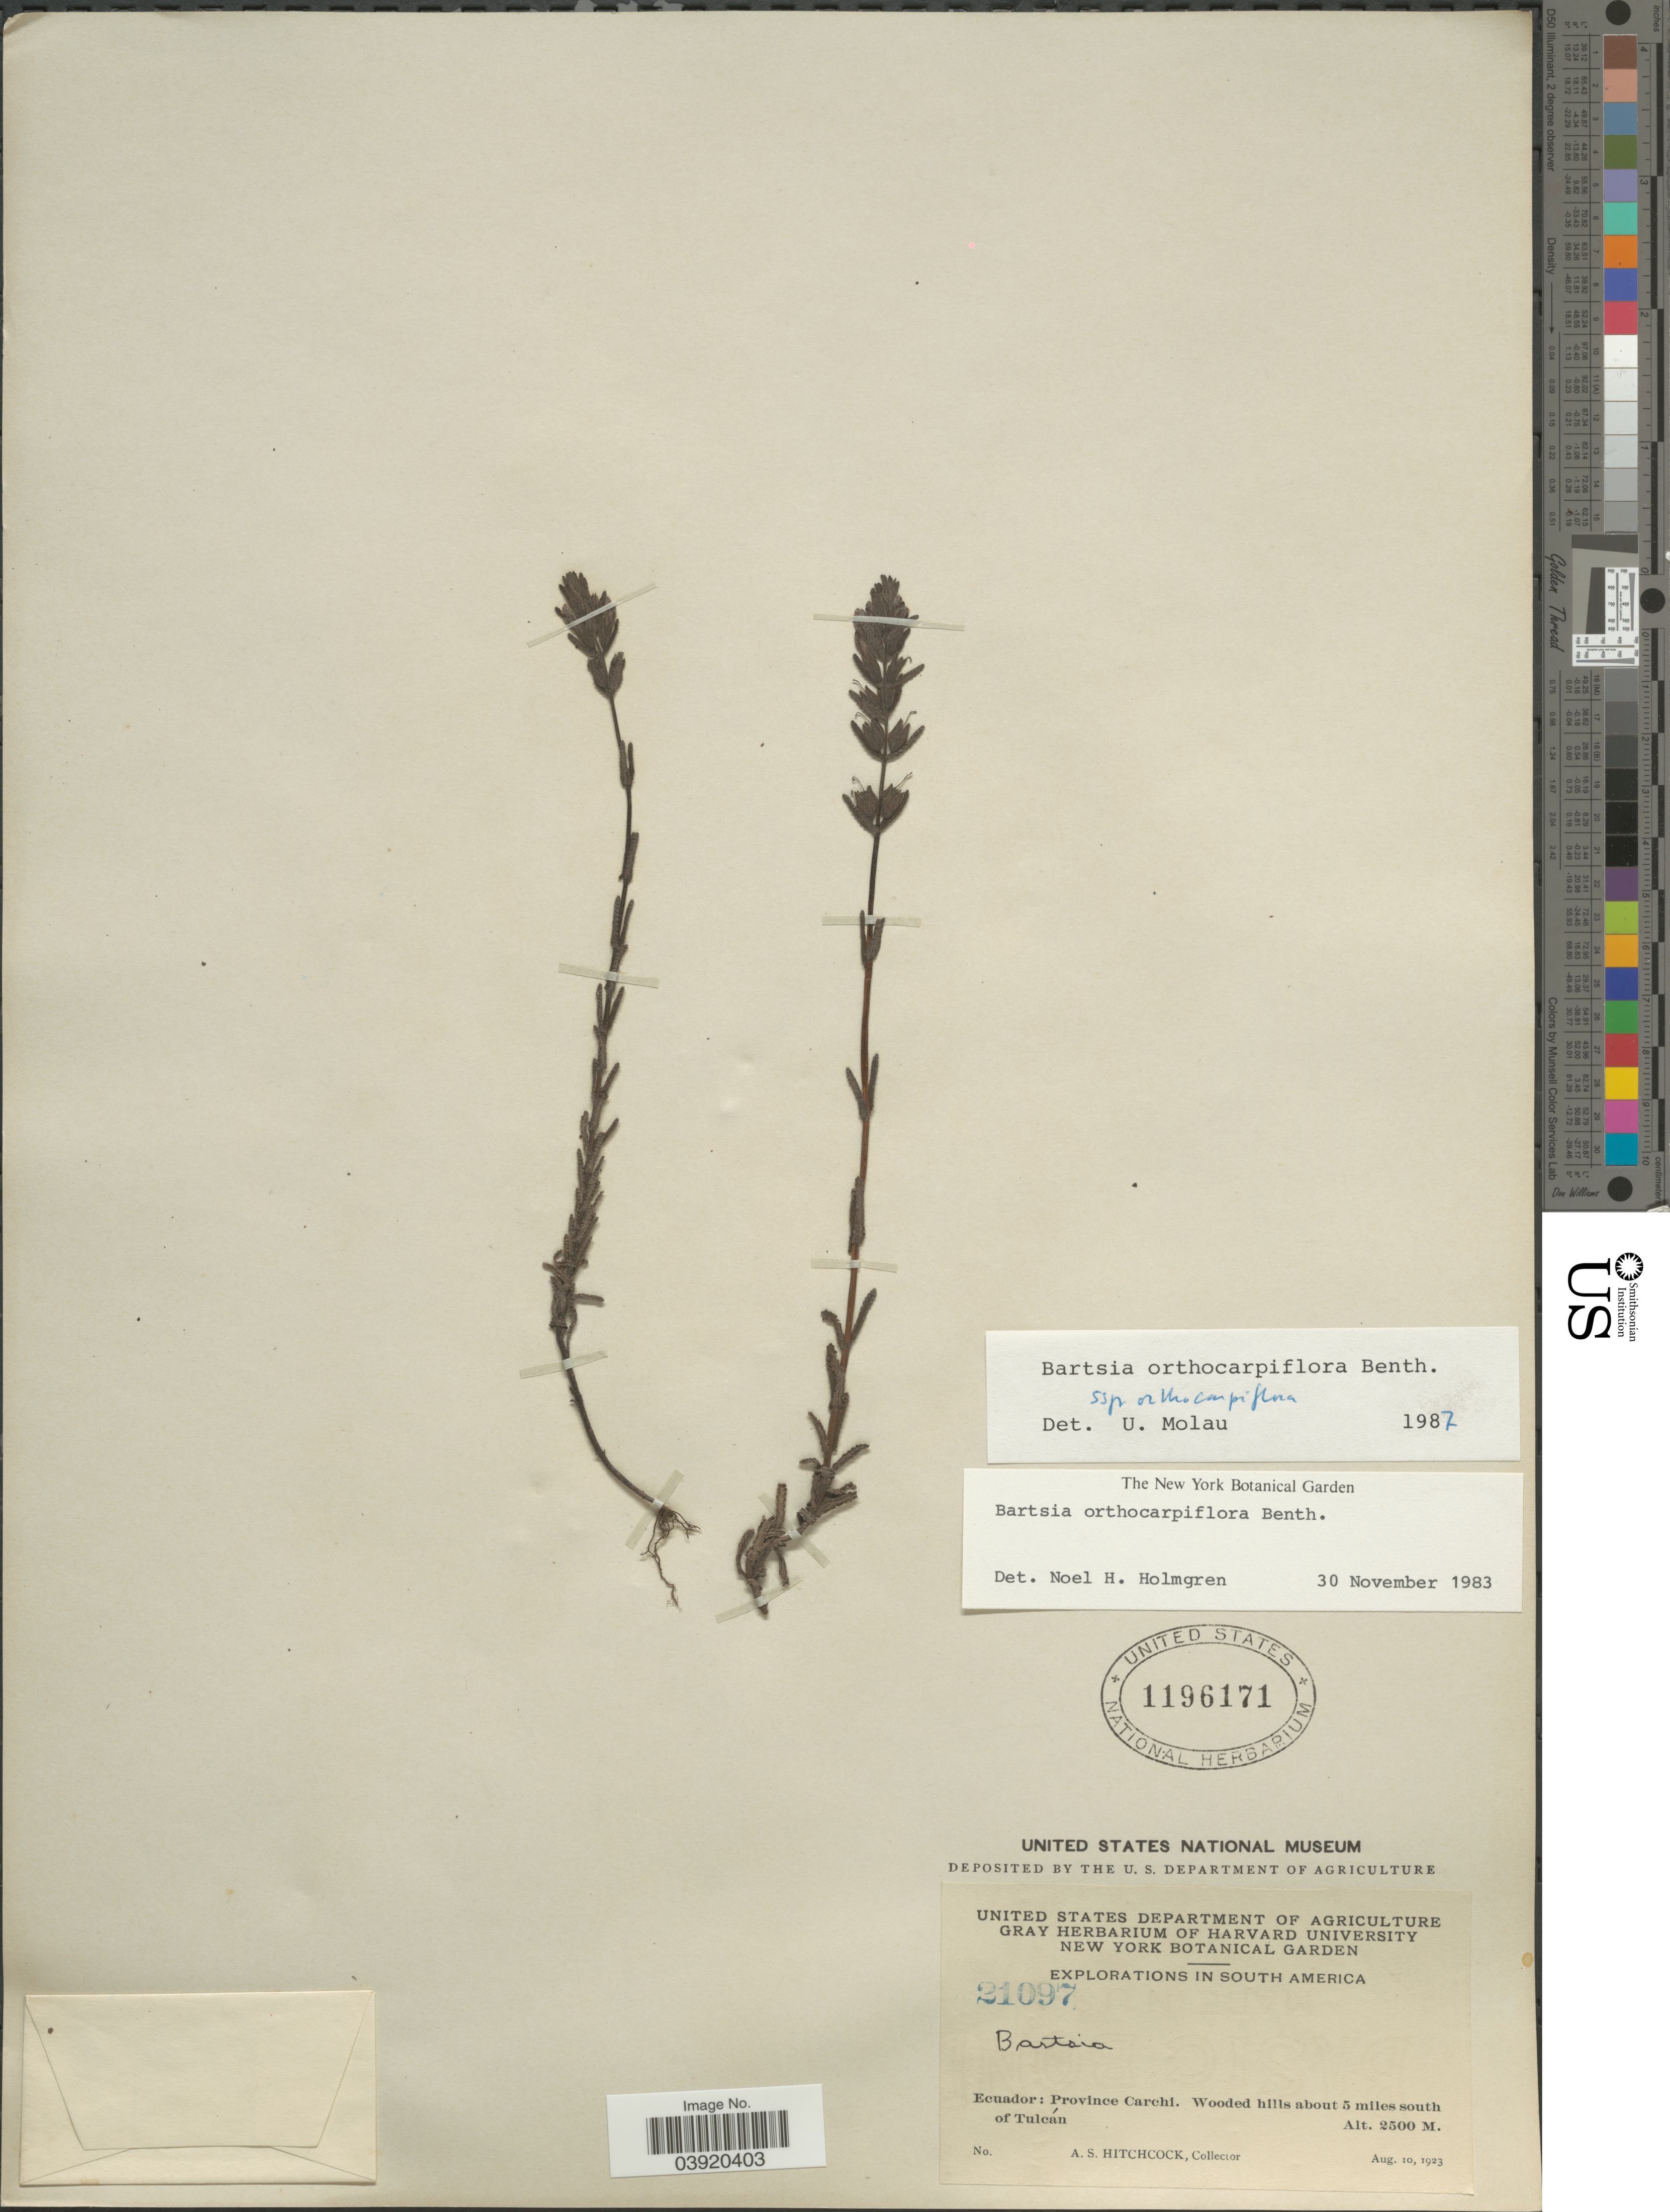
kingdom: Plantae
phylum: Tracheophyta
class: Magnoliopsida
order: Lamiales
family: Orobanchaceae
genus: Bartsia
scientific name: Bartsia orthocarpiflora subsp. orthocarpiflora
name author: Benth.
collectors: A. S. Hitchcock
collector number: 21097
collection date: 1923-08-10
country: Ecuador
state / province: Carchi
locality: About 5 miles south of Tulcán.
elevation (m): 2500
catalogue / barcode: US 1196171